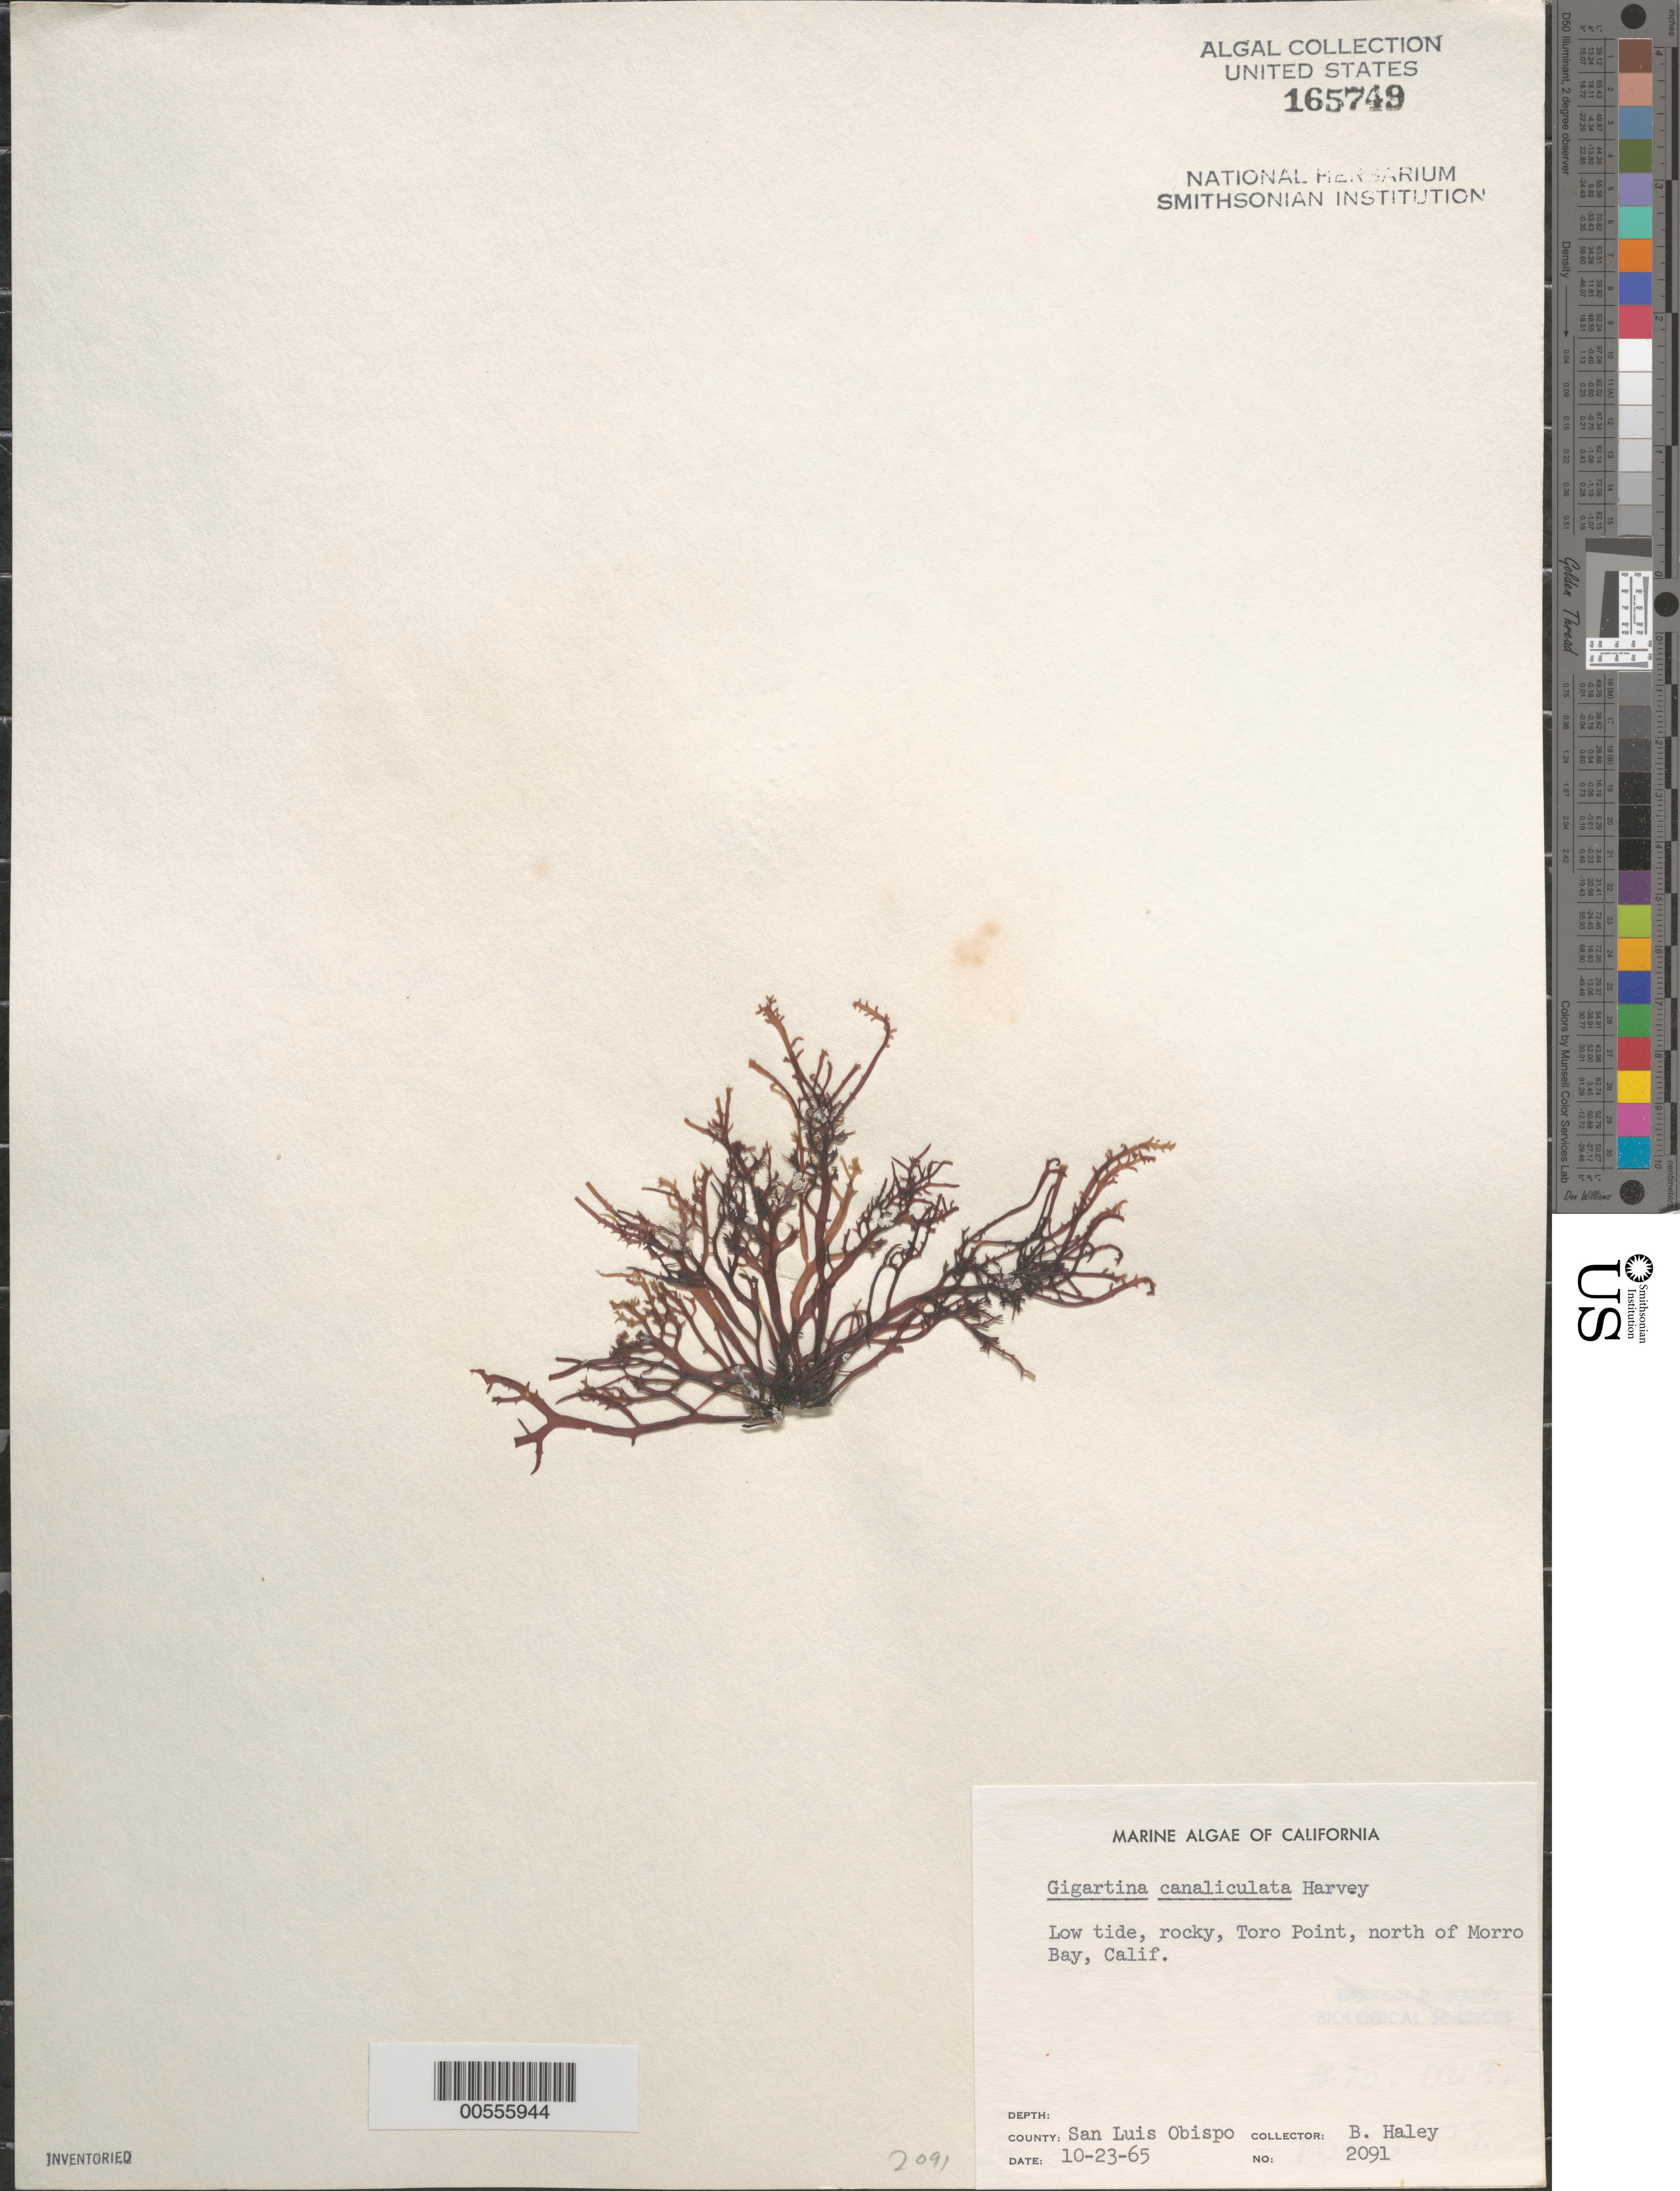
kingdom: Plantae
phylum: Rhodophyta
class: Florideophyceae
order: Gigartinales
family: Gigartinaceae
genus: Chondracanthus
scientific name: Chondracanthus canaliculatus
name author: (Harv.) Guiry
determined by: Algae name updating Project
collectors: B. Haley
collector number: Neushul 2091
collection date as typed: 23 Oct 1965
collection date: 1965-10-23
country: United States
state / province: California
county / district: San Luis Obispo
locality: Toro Point, north of Morro Bay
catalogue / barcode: US 165749